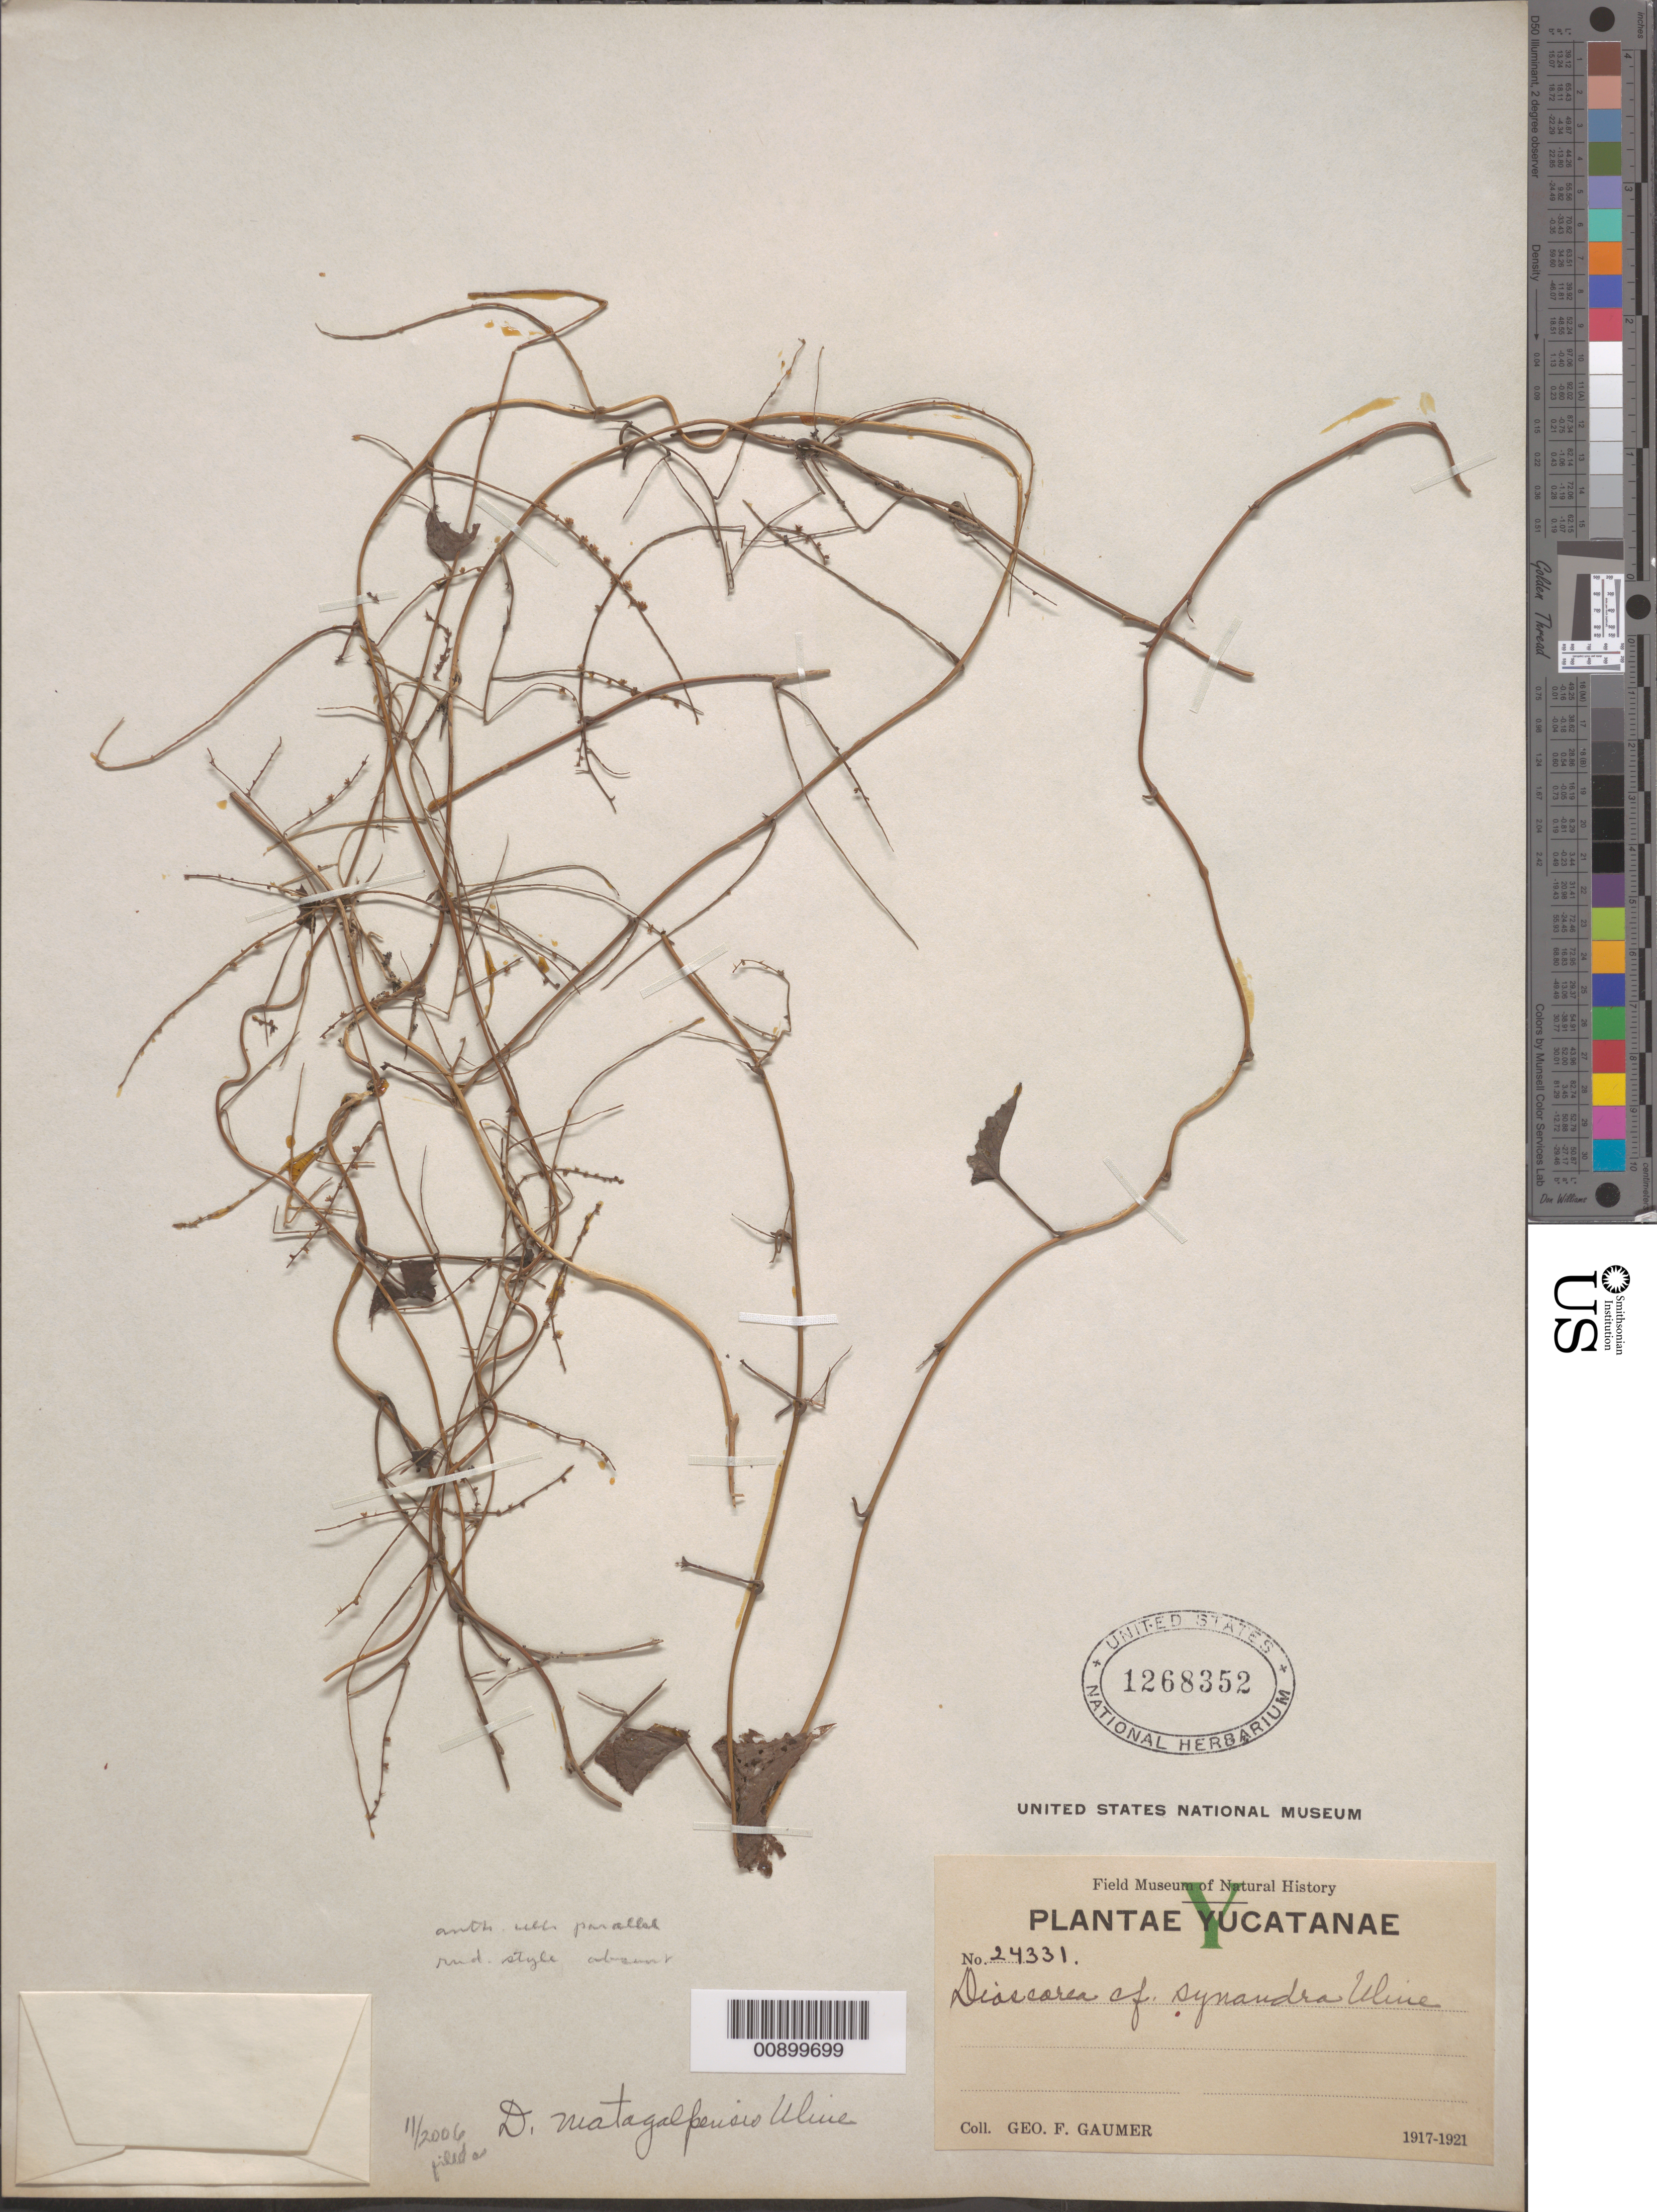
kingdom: Plantae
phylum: Tracheophyta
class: Liliopsida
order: Dioscoreales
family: Dioscoreaceae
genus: Dioscorea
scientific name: Dioscorea matagalpensis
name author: Uline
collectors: G. F. Gaumer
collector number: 24331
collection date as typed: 1917 to -- --- 1921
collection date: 1917/1921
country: Mexico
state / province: Yucatán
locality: Yucatán.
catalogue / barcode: US 1268352